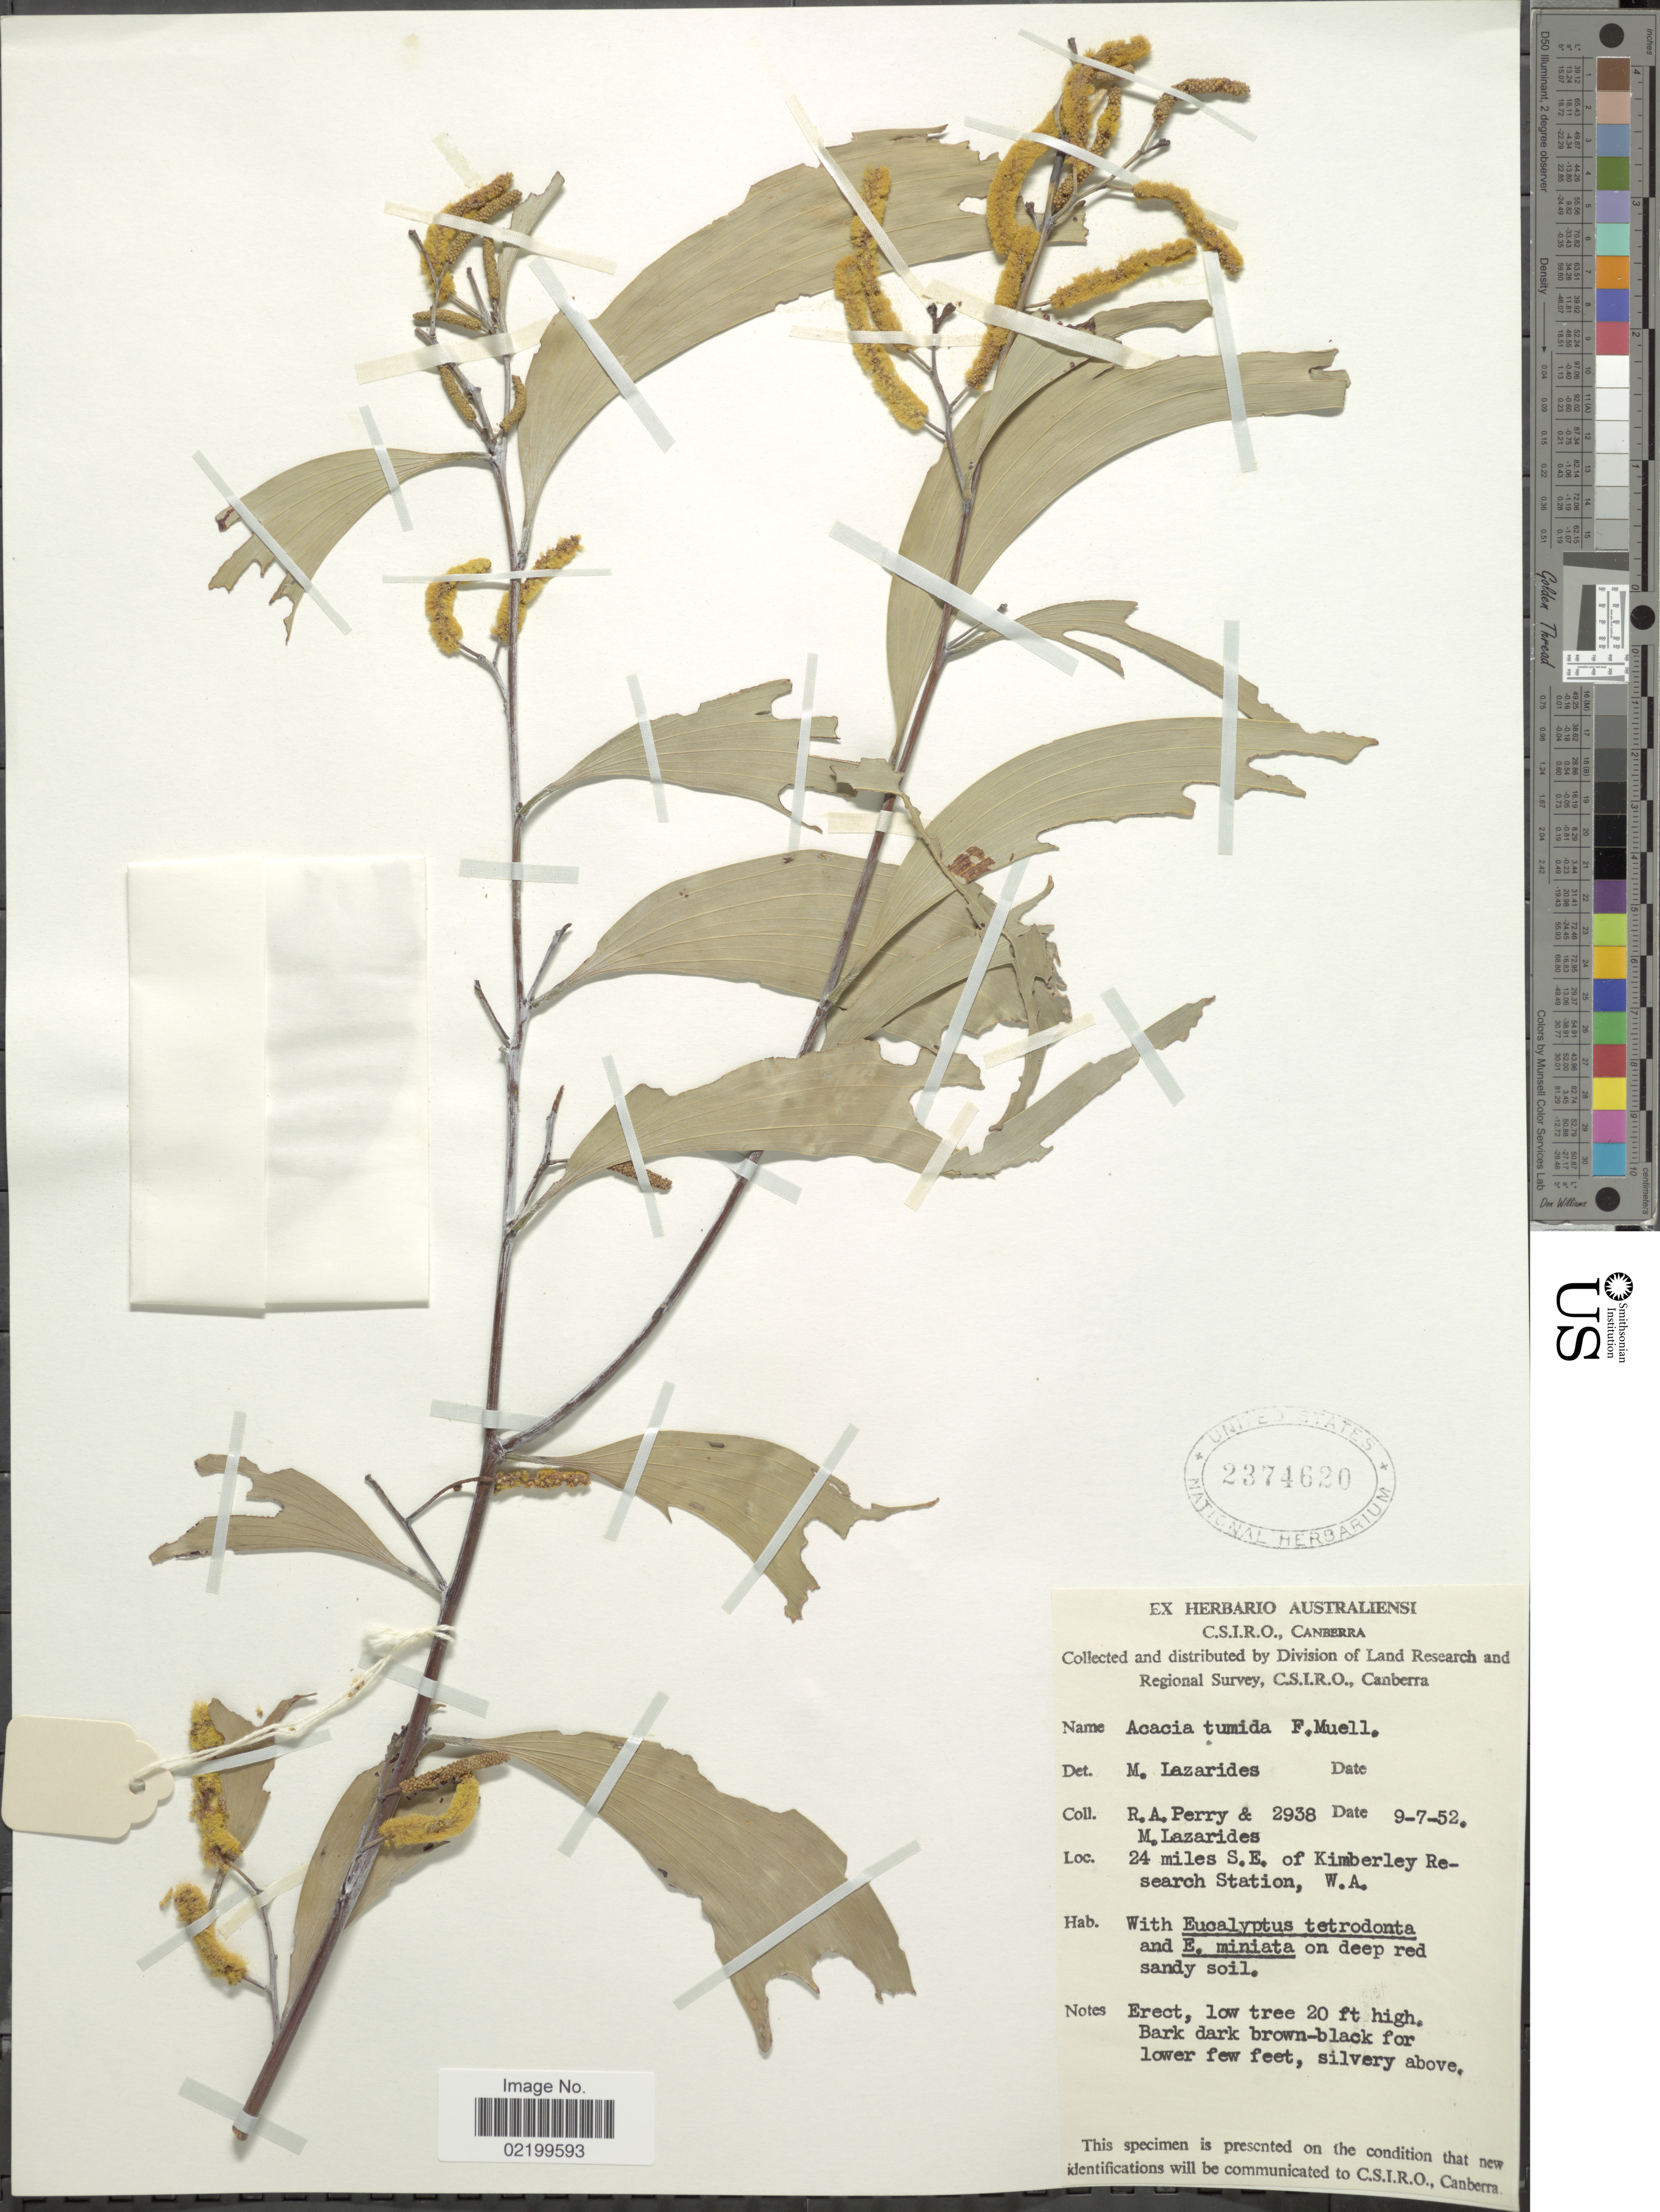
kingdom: Plantae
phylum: Tracheophyta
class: Magnoliopsida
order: Fabales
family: Fabaceae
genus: Acacia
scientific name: Acacia tumida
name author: Benth.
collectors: Perry, R. A. & M. Lazarides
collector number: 2938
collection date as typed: Transcribed d/m/y: 9/7/52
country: Australia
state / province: Western Australia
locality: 24 miles S.E. of Kimberley Research Station, W.A.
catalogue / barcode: US 2374620